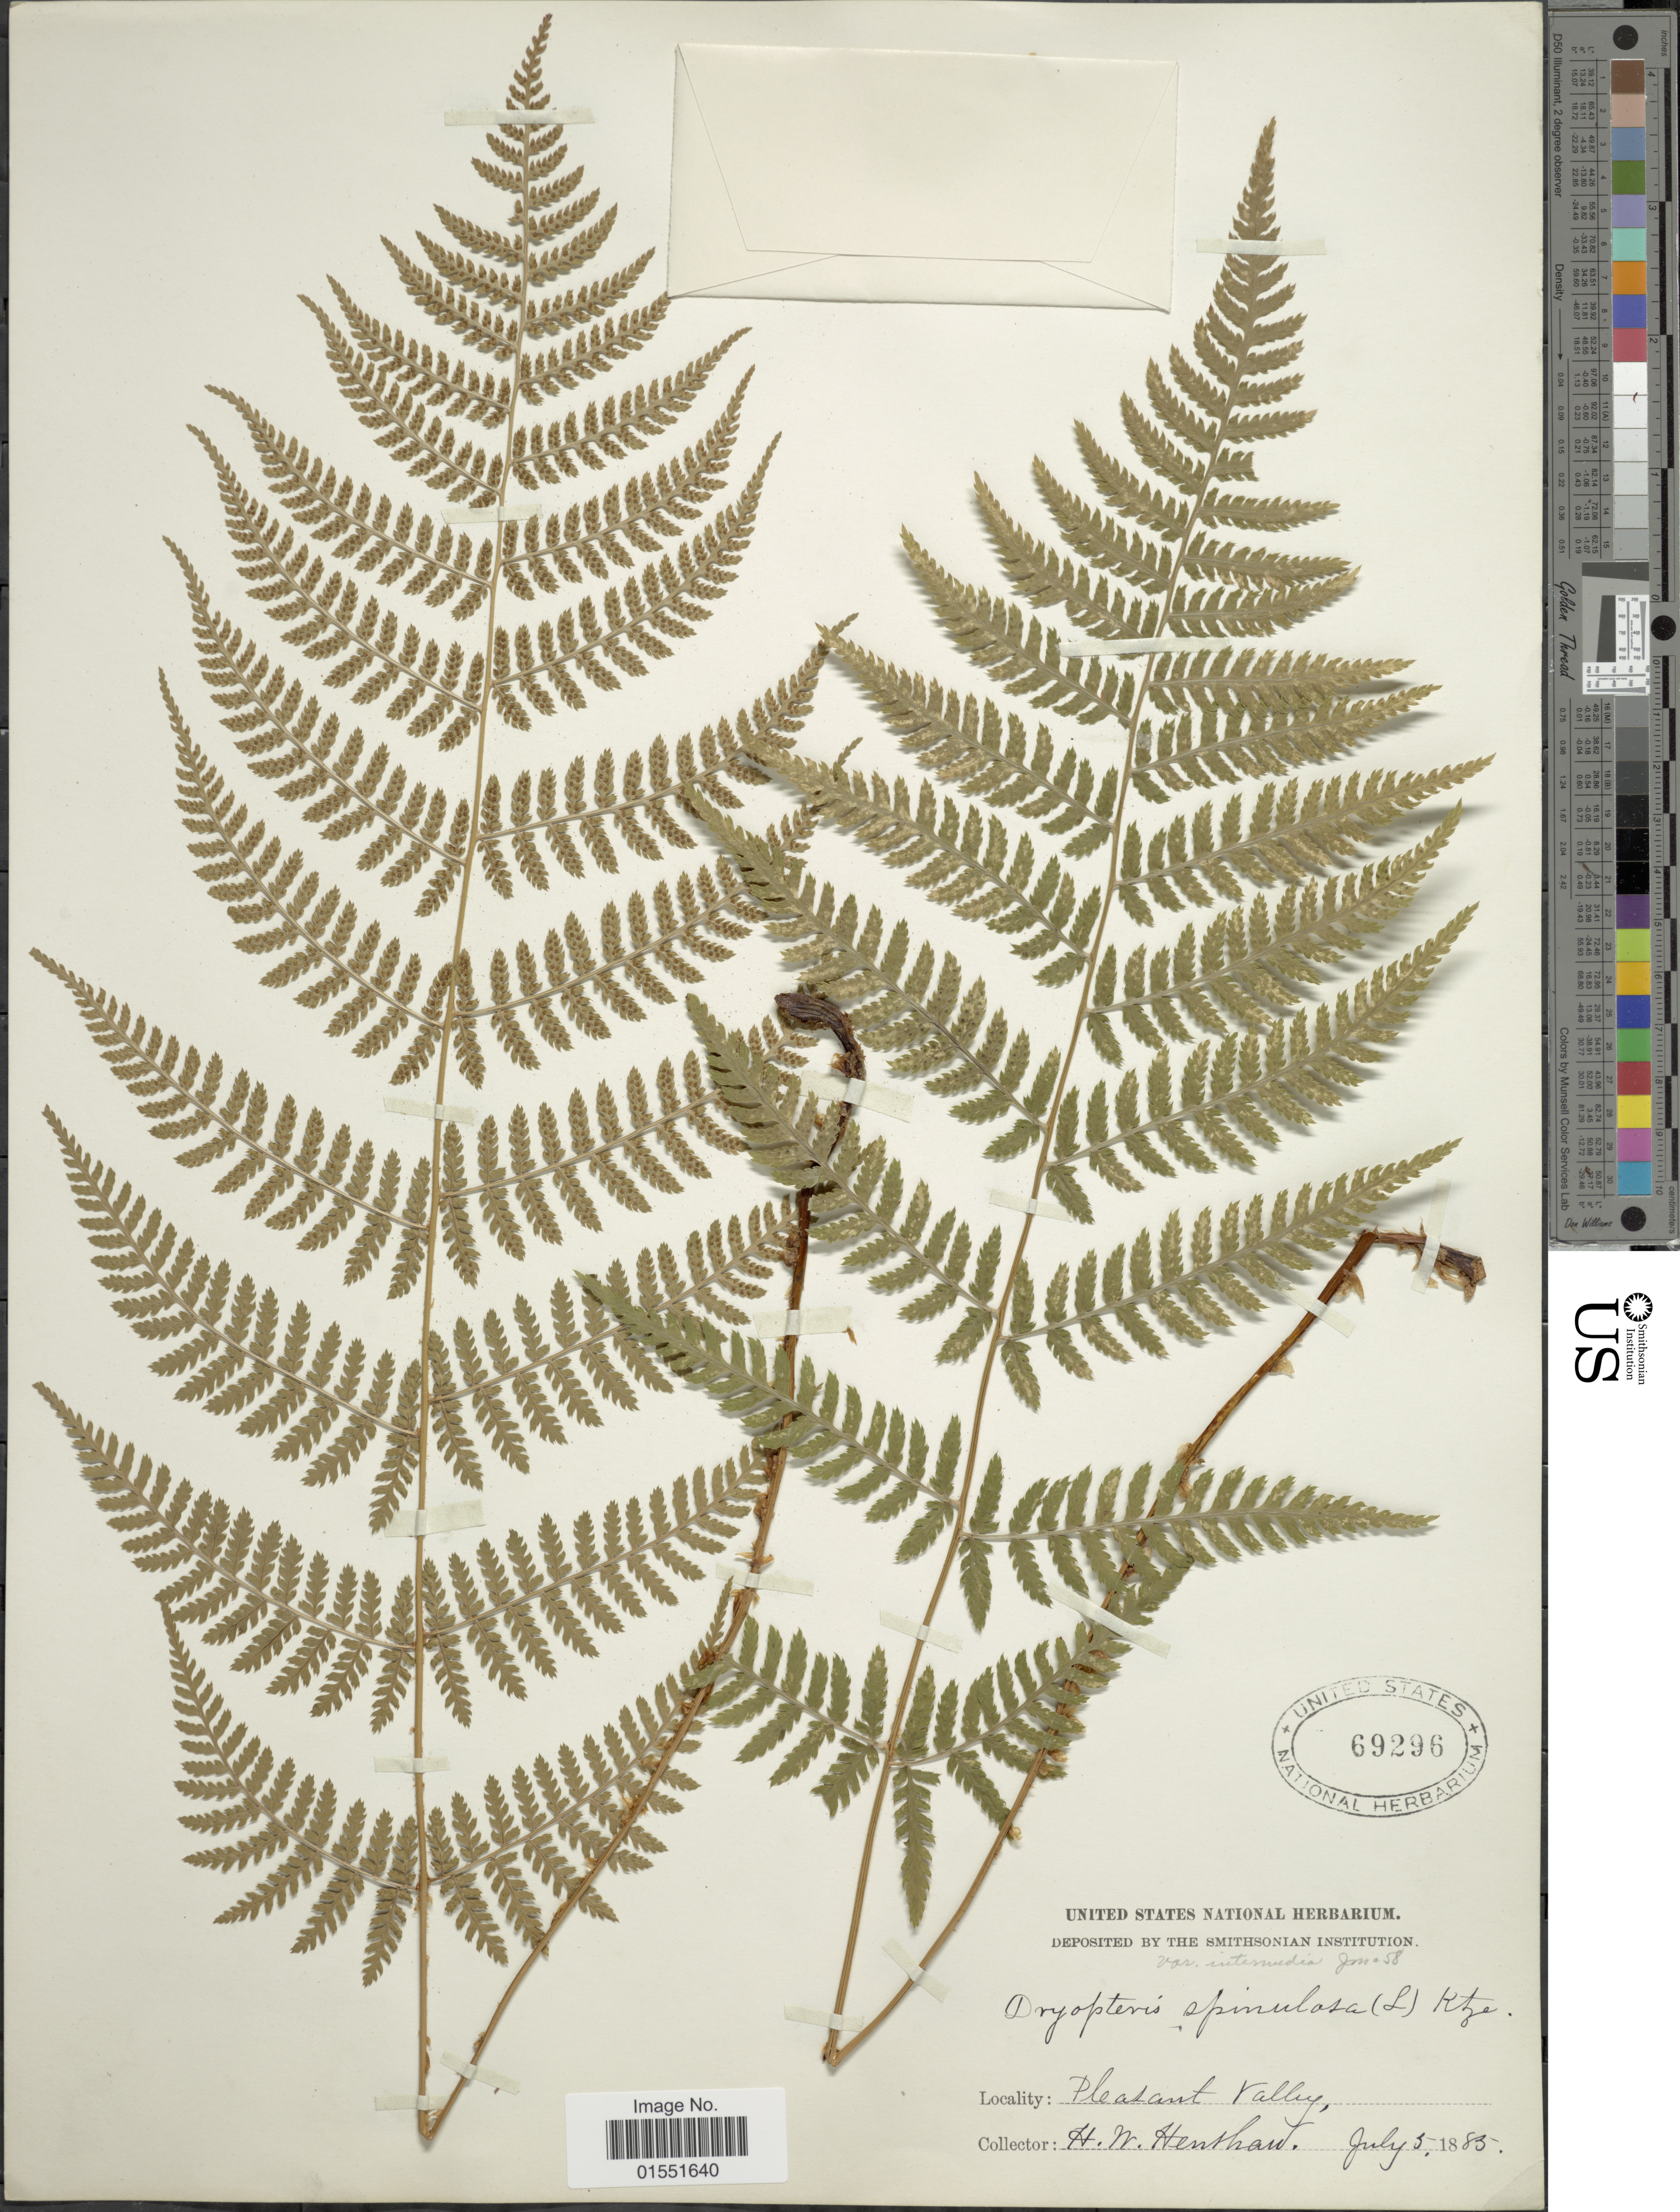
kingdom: Plantae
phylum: Tracheophyta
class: Polypodiopsida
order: Polypodiales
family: Dryopteridaceae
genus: Dryopteris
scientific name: Dryopteris intermedia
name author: (Muhl.) A. Gray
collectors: H. Henshaw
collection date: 1885-07-05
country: United States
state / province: Virginia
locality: Pleasant Valley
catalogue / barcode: US 69296